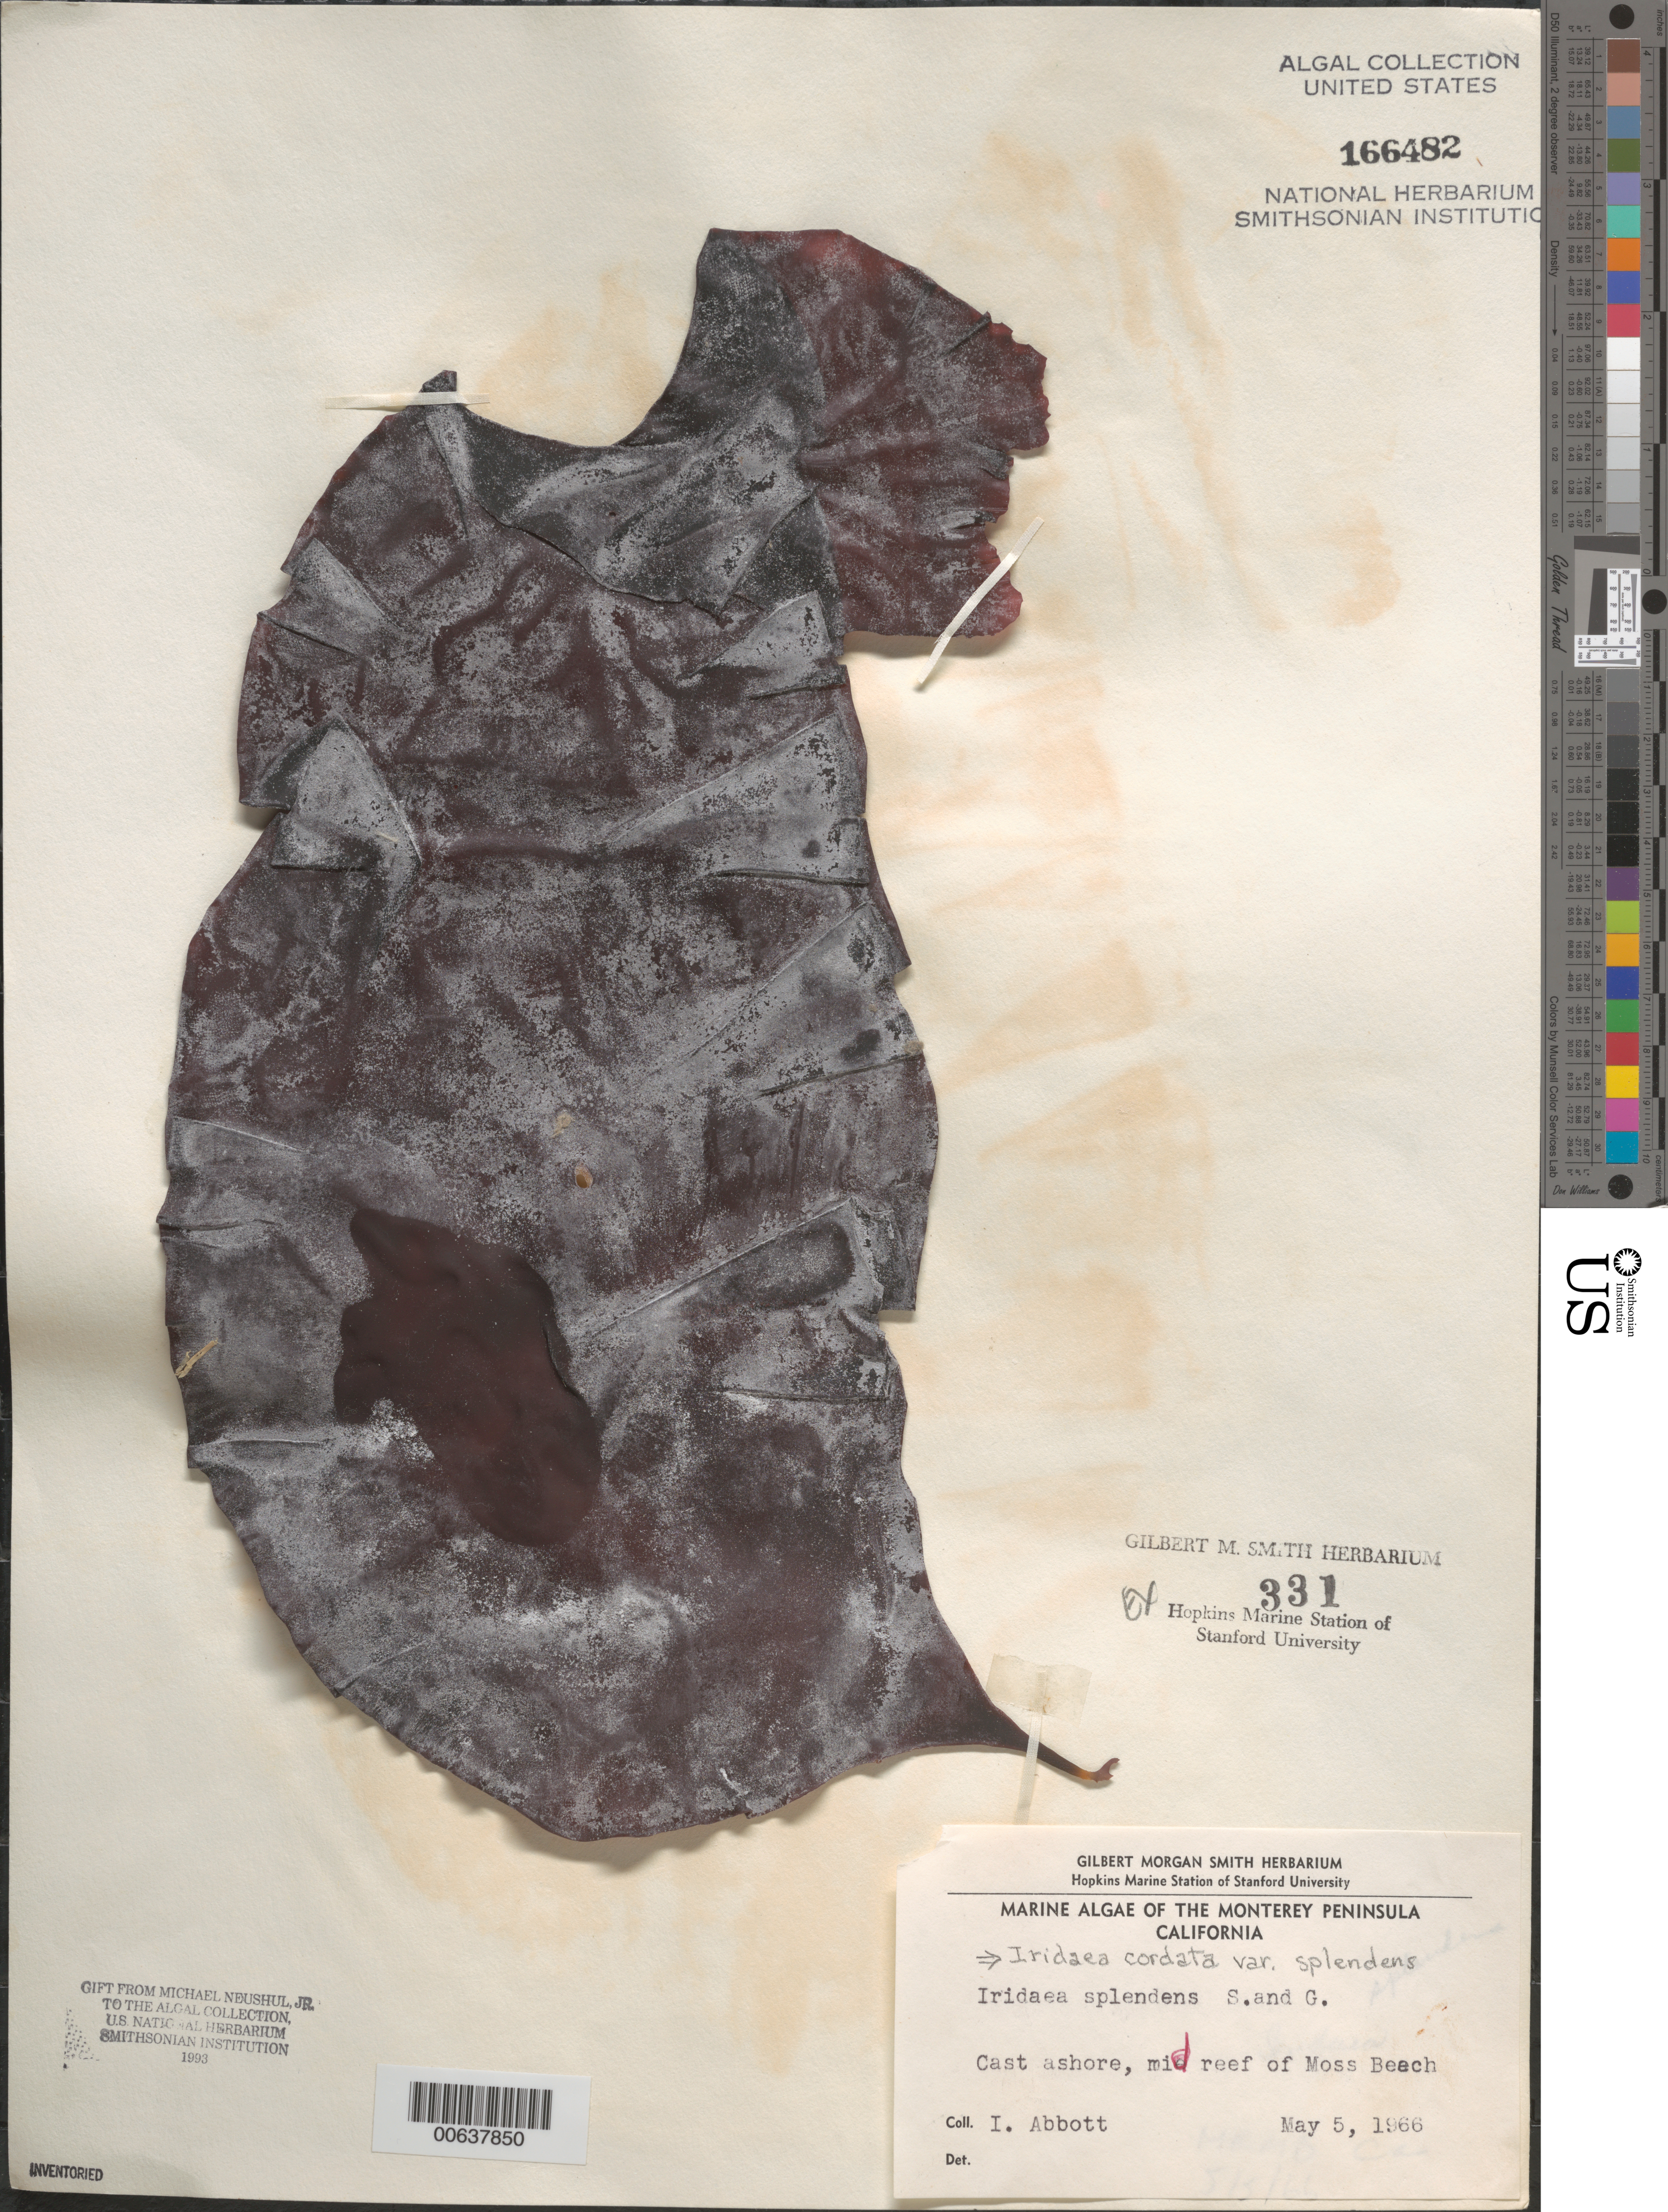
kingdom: Plantae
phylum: Rhodophyta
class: Florideophyceae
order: Gigartinales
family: Gigartinaceae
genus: Iridaea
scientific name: Iridaea cordata var. splendens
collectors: I. A. Abbott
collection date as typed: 05 May 1966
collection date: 1966-05-05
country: United States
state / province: California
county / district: Monterey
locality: Middle reef of Moss Beach, Monterey Peninsula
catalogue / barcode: US 166482